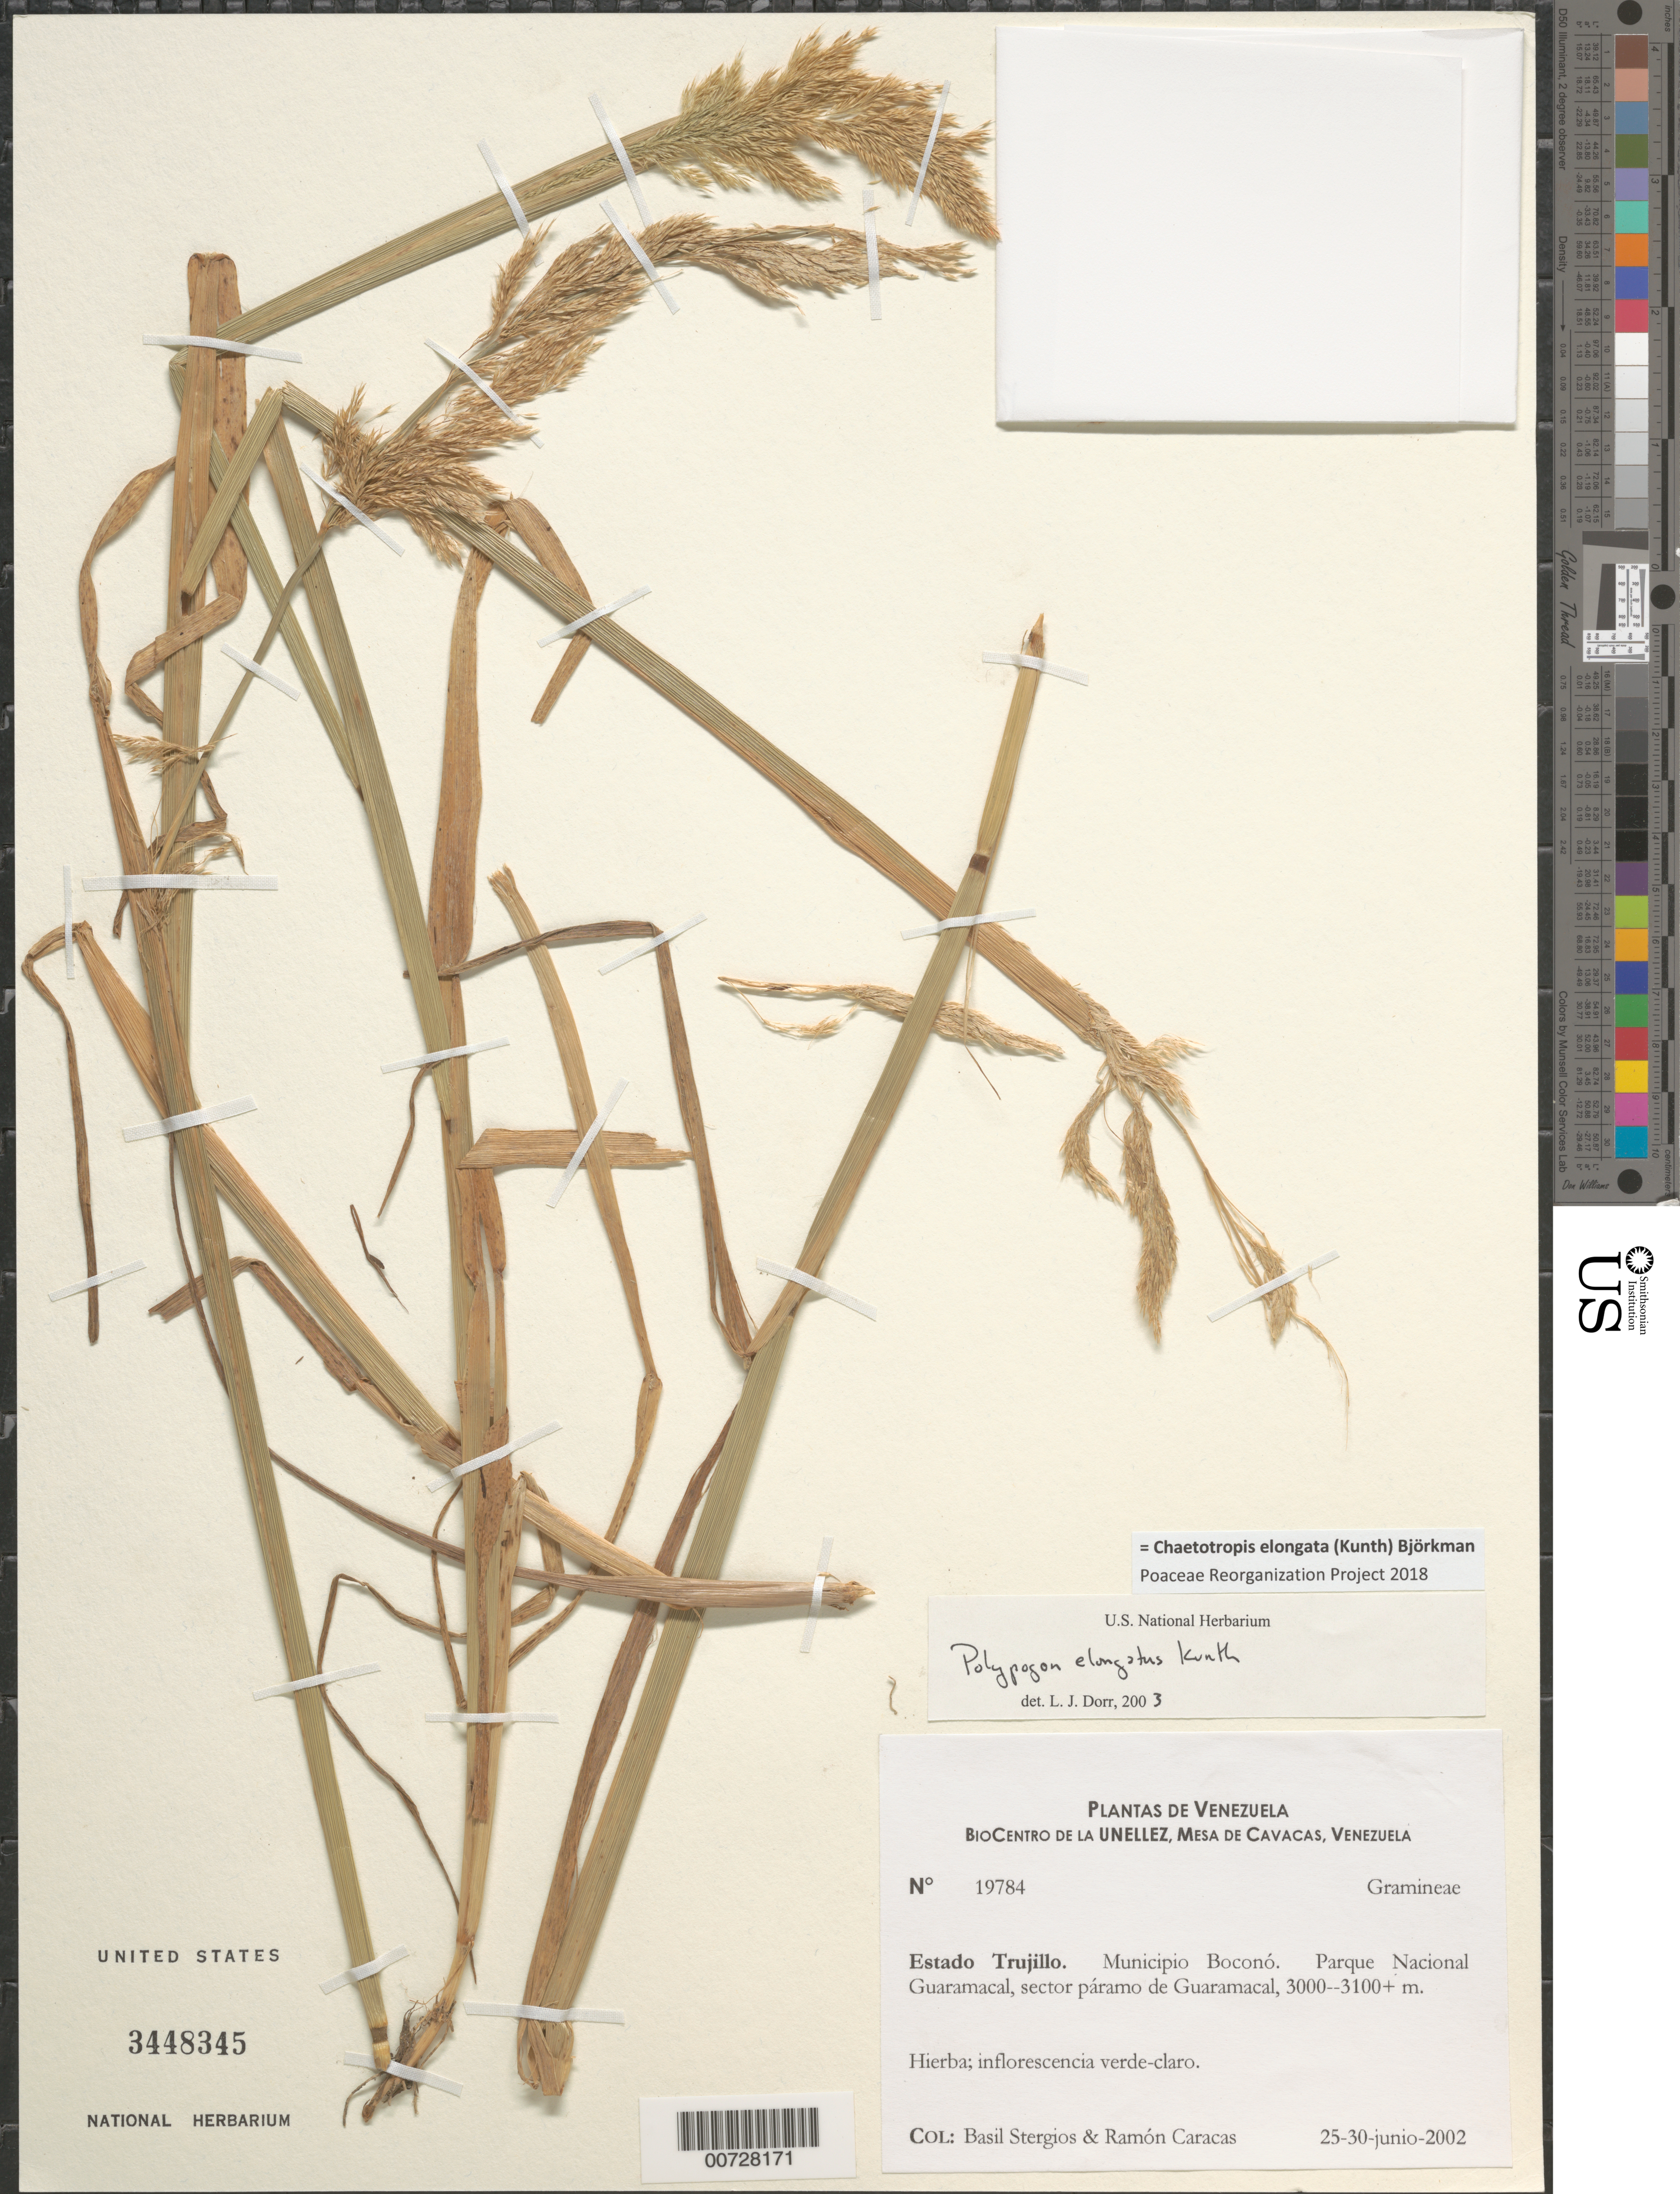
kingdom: Plantae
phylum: Tracheophyta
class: Liliopsida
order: Poales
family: Poaceae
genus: Chaetotropis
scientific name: Chaetotropis elongata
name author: (Kunth) Björkman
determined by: Poaceae Reorganization Project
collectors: B. G. Stergios & R. Caracas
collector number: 19784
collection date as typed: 25 Jun 2002 to 30 Jun 2002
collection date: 2002-06-25/2002-06-30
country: Venezuela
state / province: Trujillo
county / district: Boconó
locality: Parque Nacional Guaramacal, páramo de Guaramacal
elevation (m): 3000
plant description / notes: PORT, US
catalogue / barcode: US 3448345